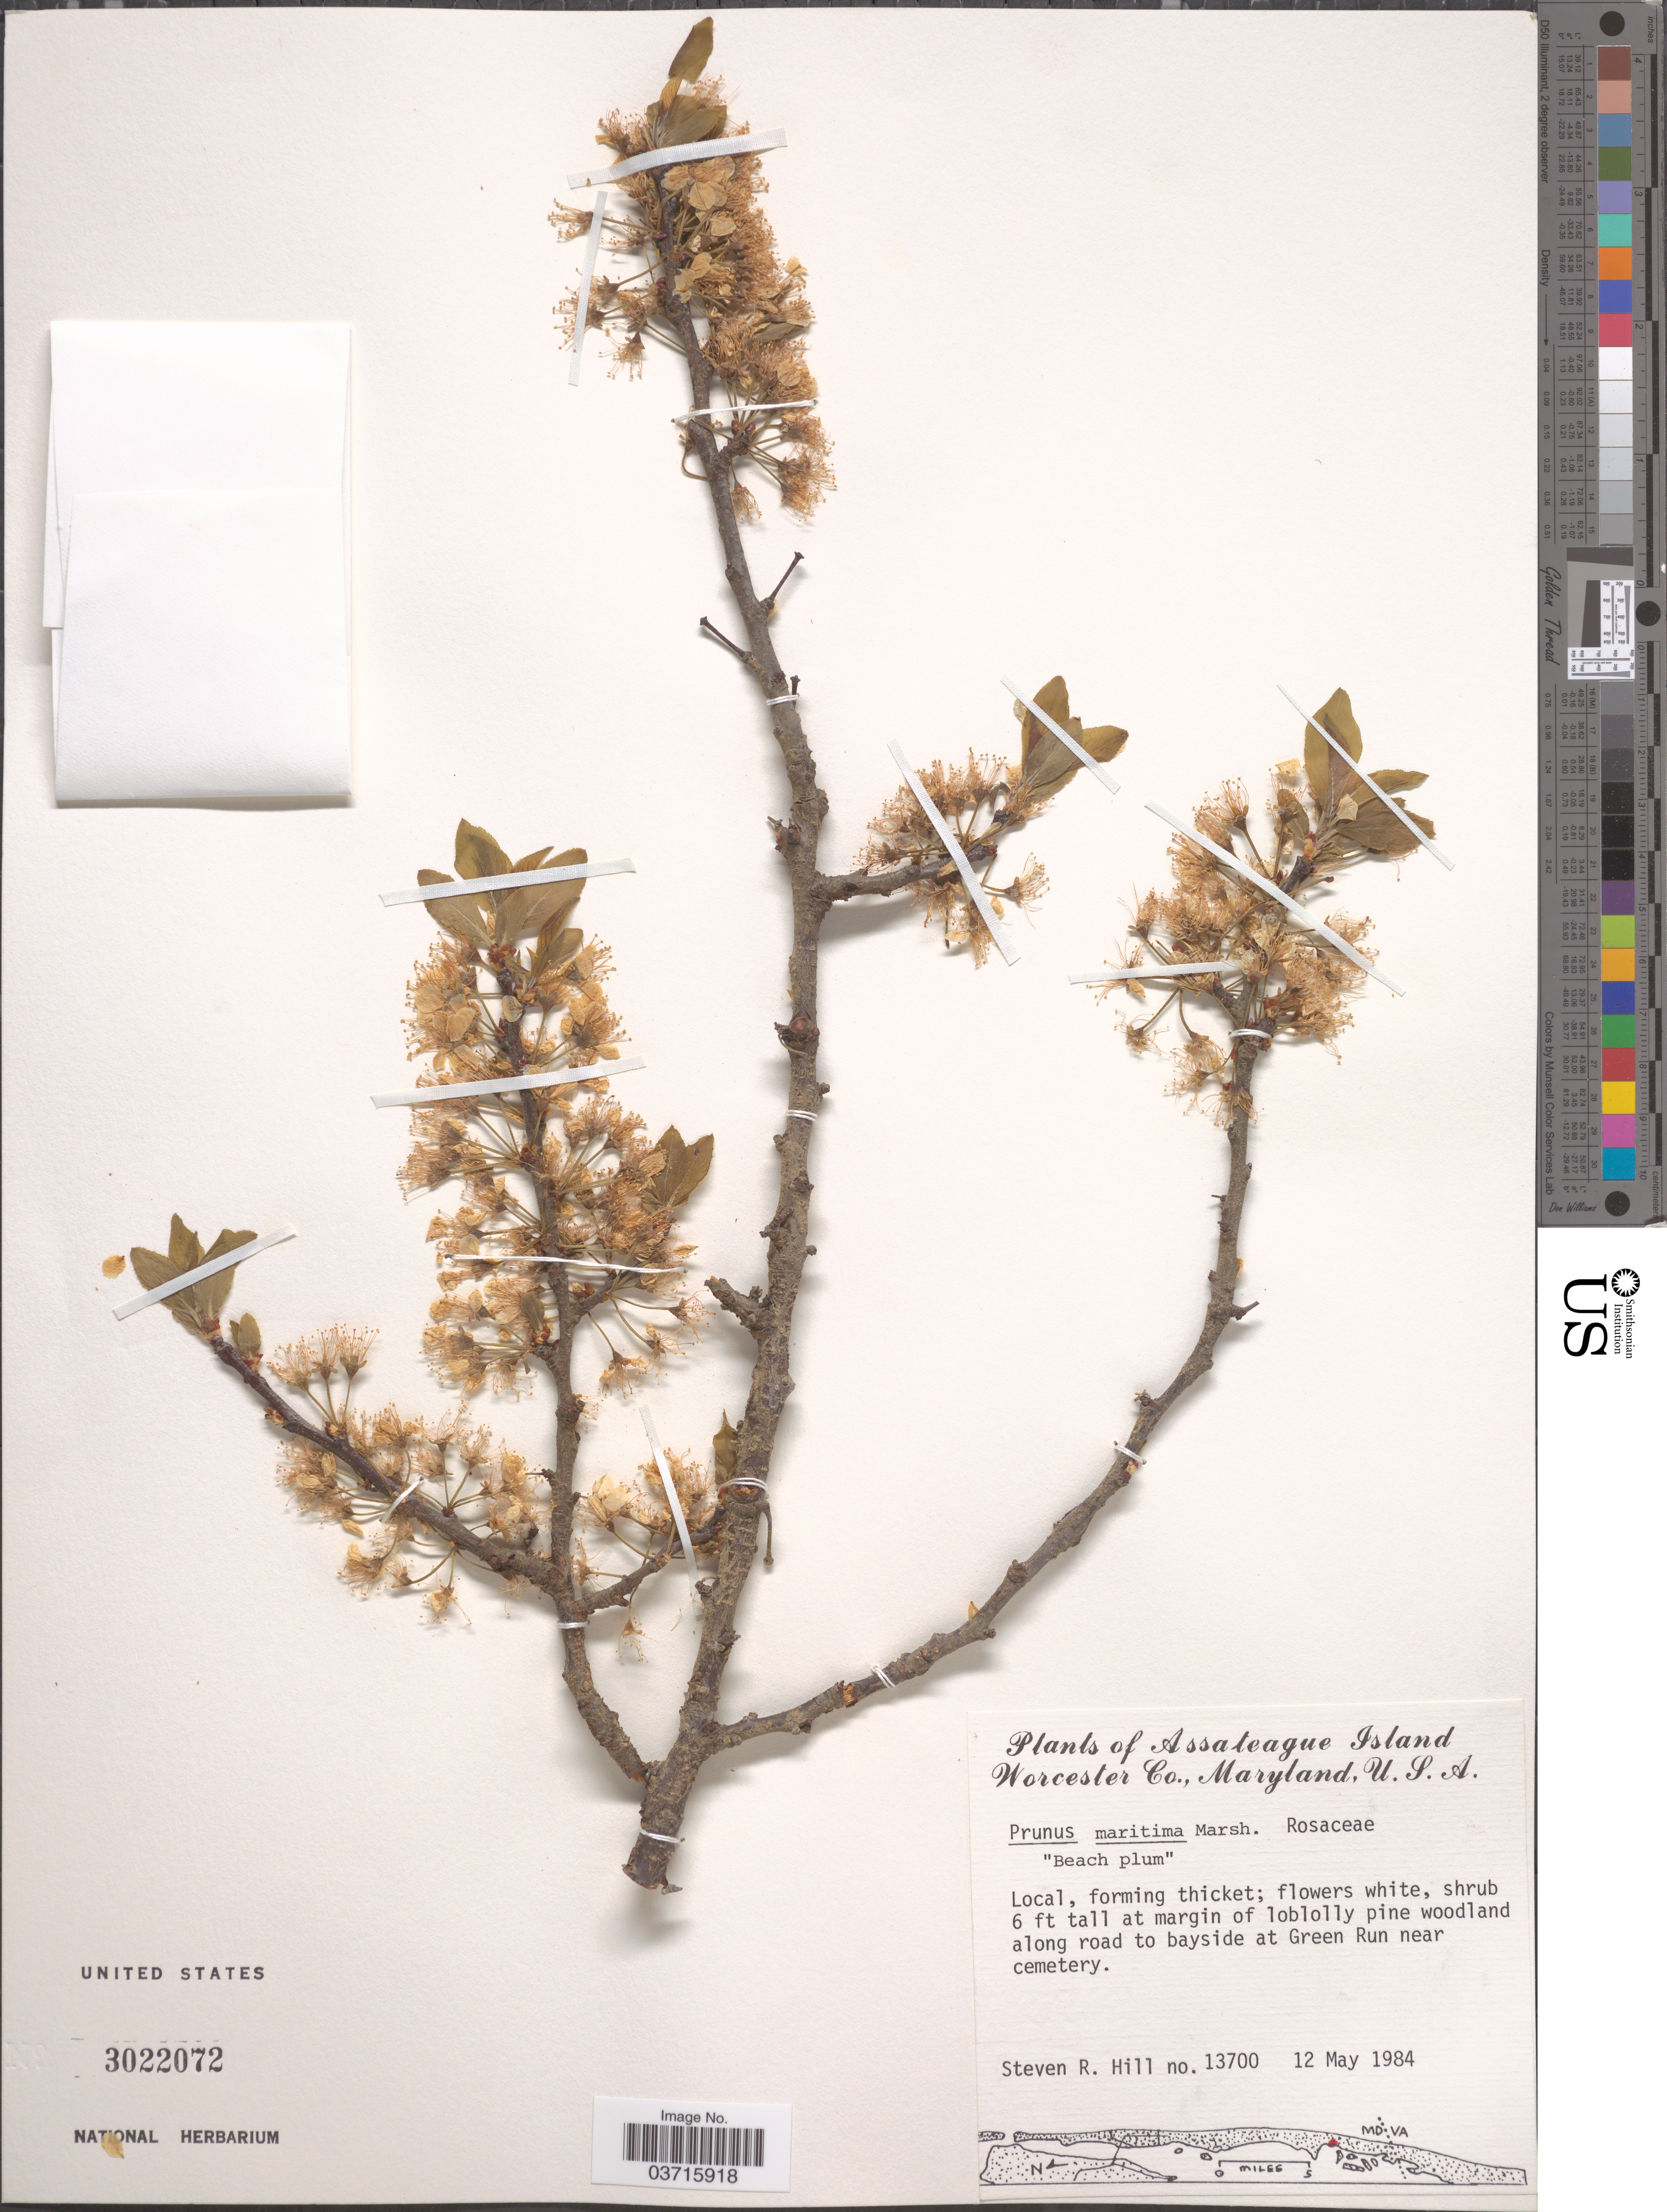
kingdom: Plantae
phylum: Tracheophyta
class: Magnoliopsida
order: Rosales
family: Rosaceae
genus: Prunus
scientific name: Prunus maritima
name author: Marshall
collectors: S. Hill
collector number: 13700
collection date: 1984-05-12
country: United States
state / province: Maryland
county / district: Worcester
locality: Assateague Island, Worcester Co. Along road to bayside at Green Run near cemetery.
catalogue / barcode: US 3022072